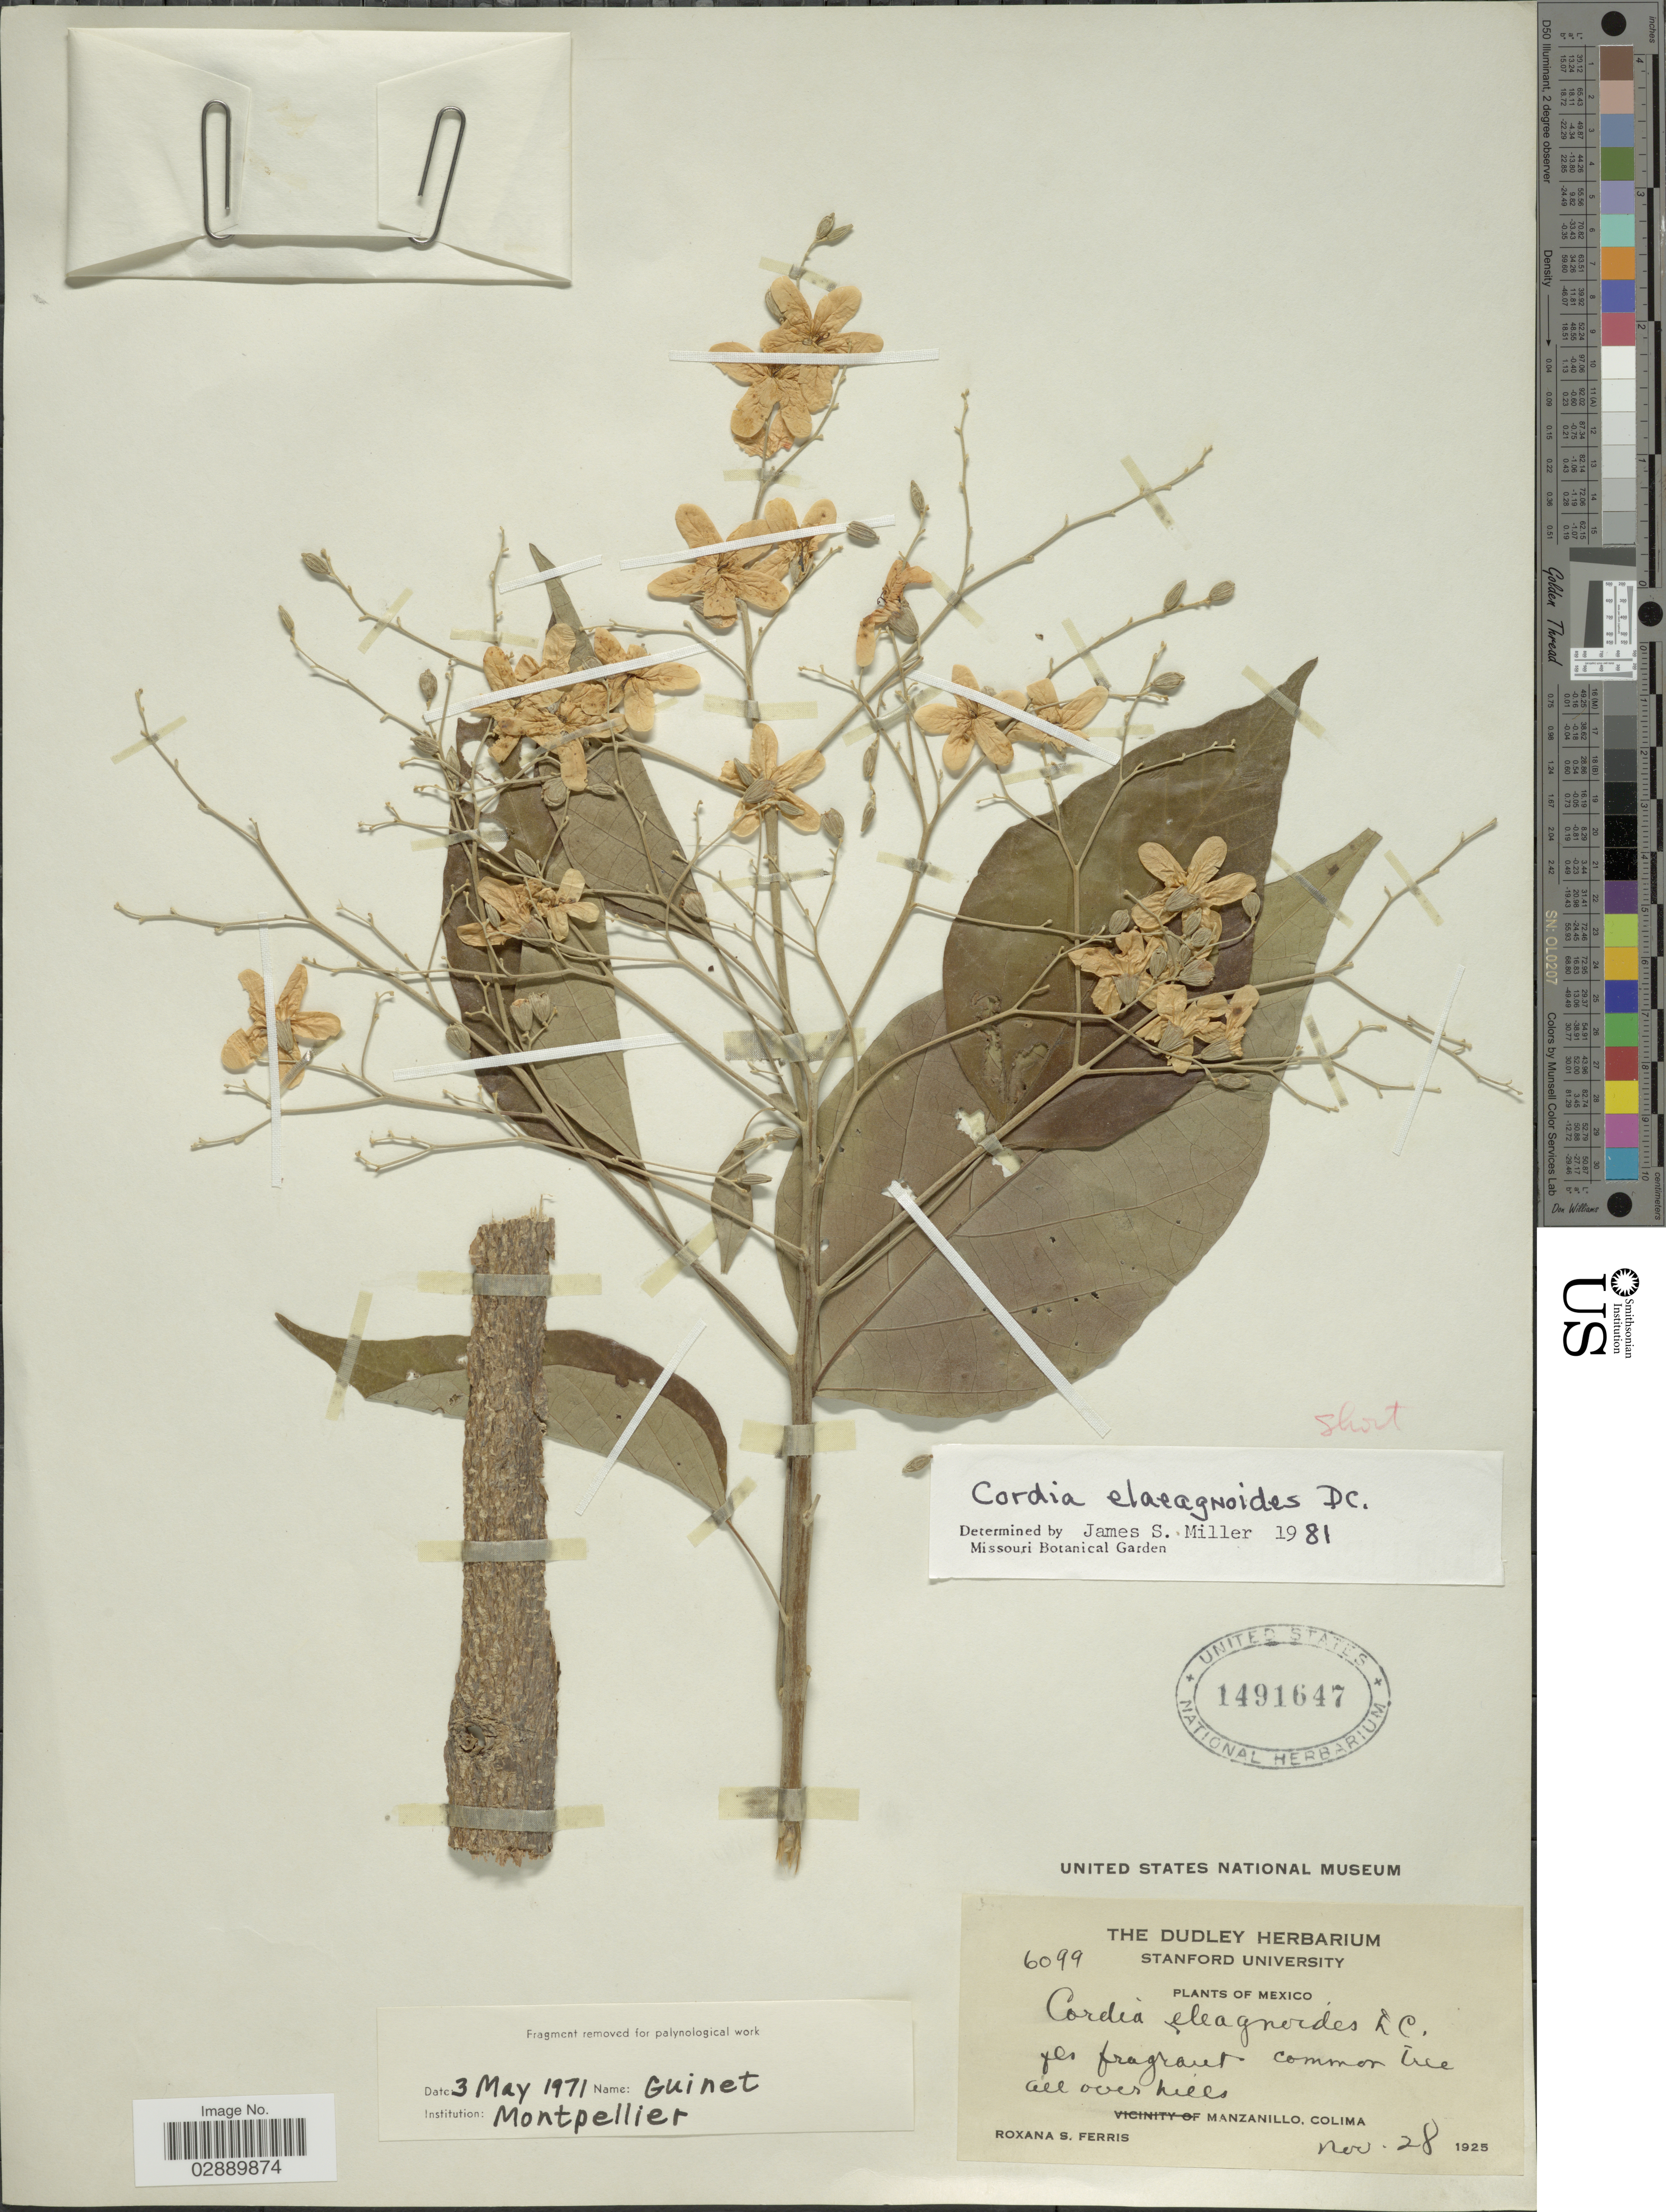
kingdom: Plantae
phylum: Tracheophyta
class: Magnoliopsida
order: Boraginales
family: Cordiaceae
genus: Cordia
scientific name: Cordia elaeagnoides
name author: A. DC.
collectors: R. S. Ferris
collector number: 6099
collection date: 1925-11-28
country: Mexico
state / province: Colima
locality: Manzanillo.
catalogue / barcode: US 1491647